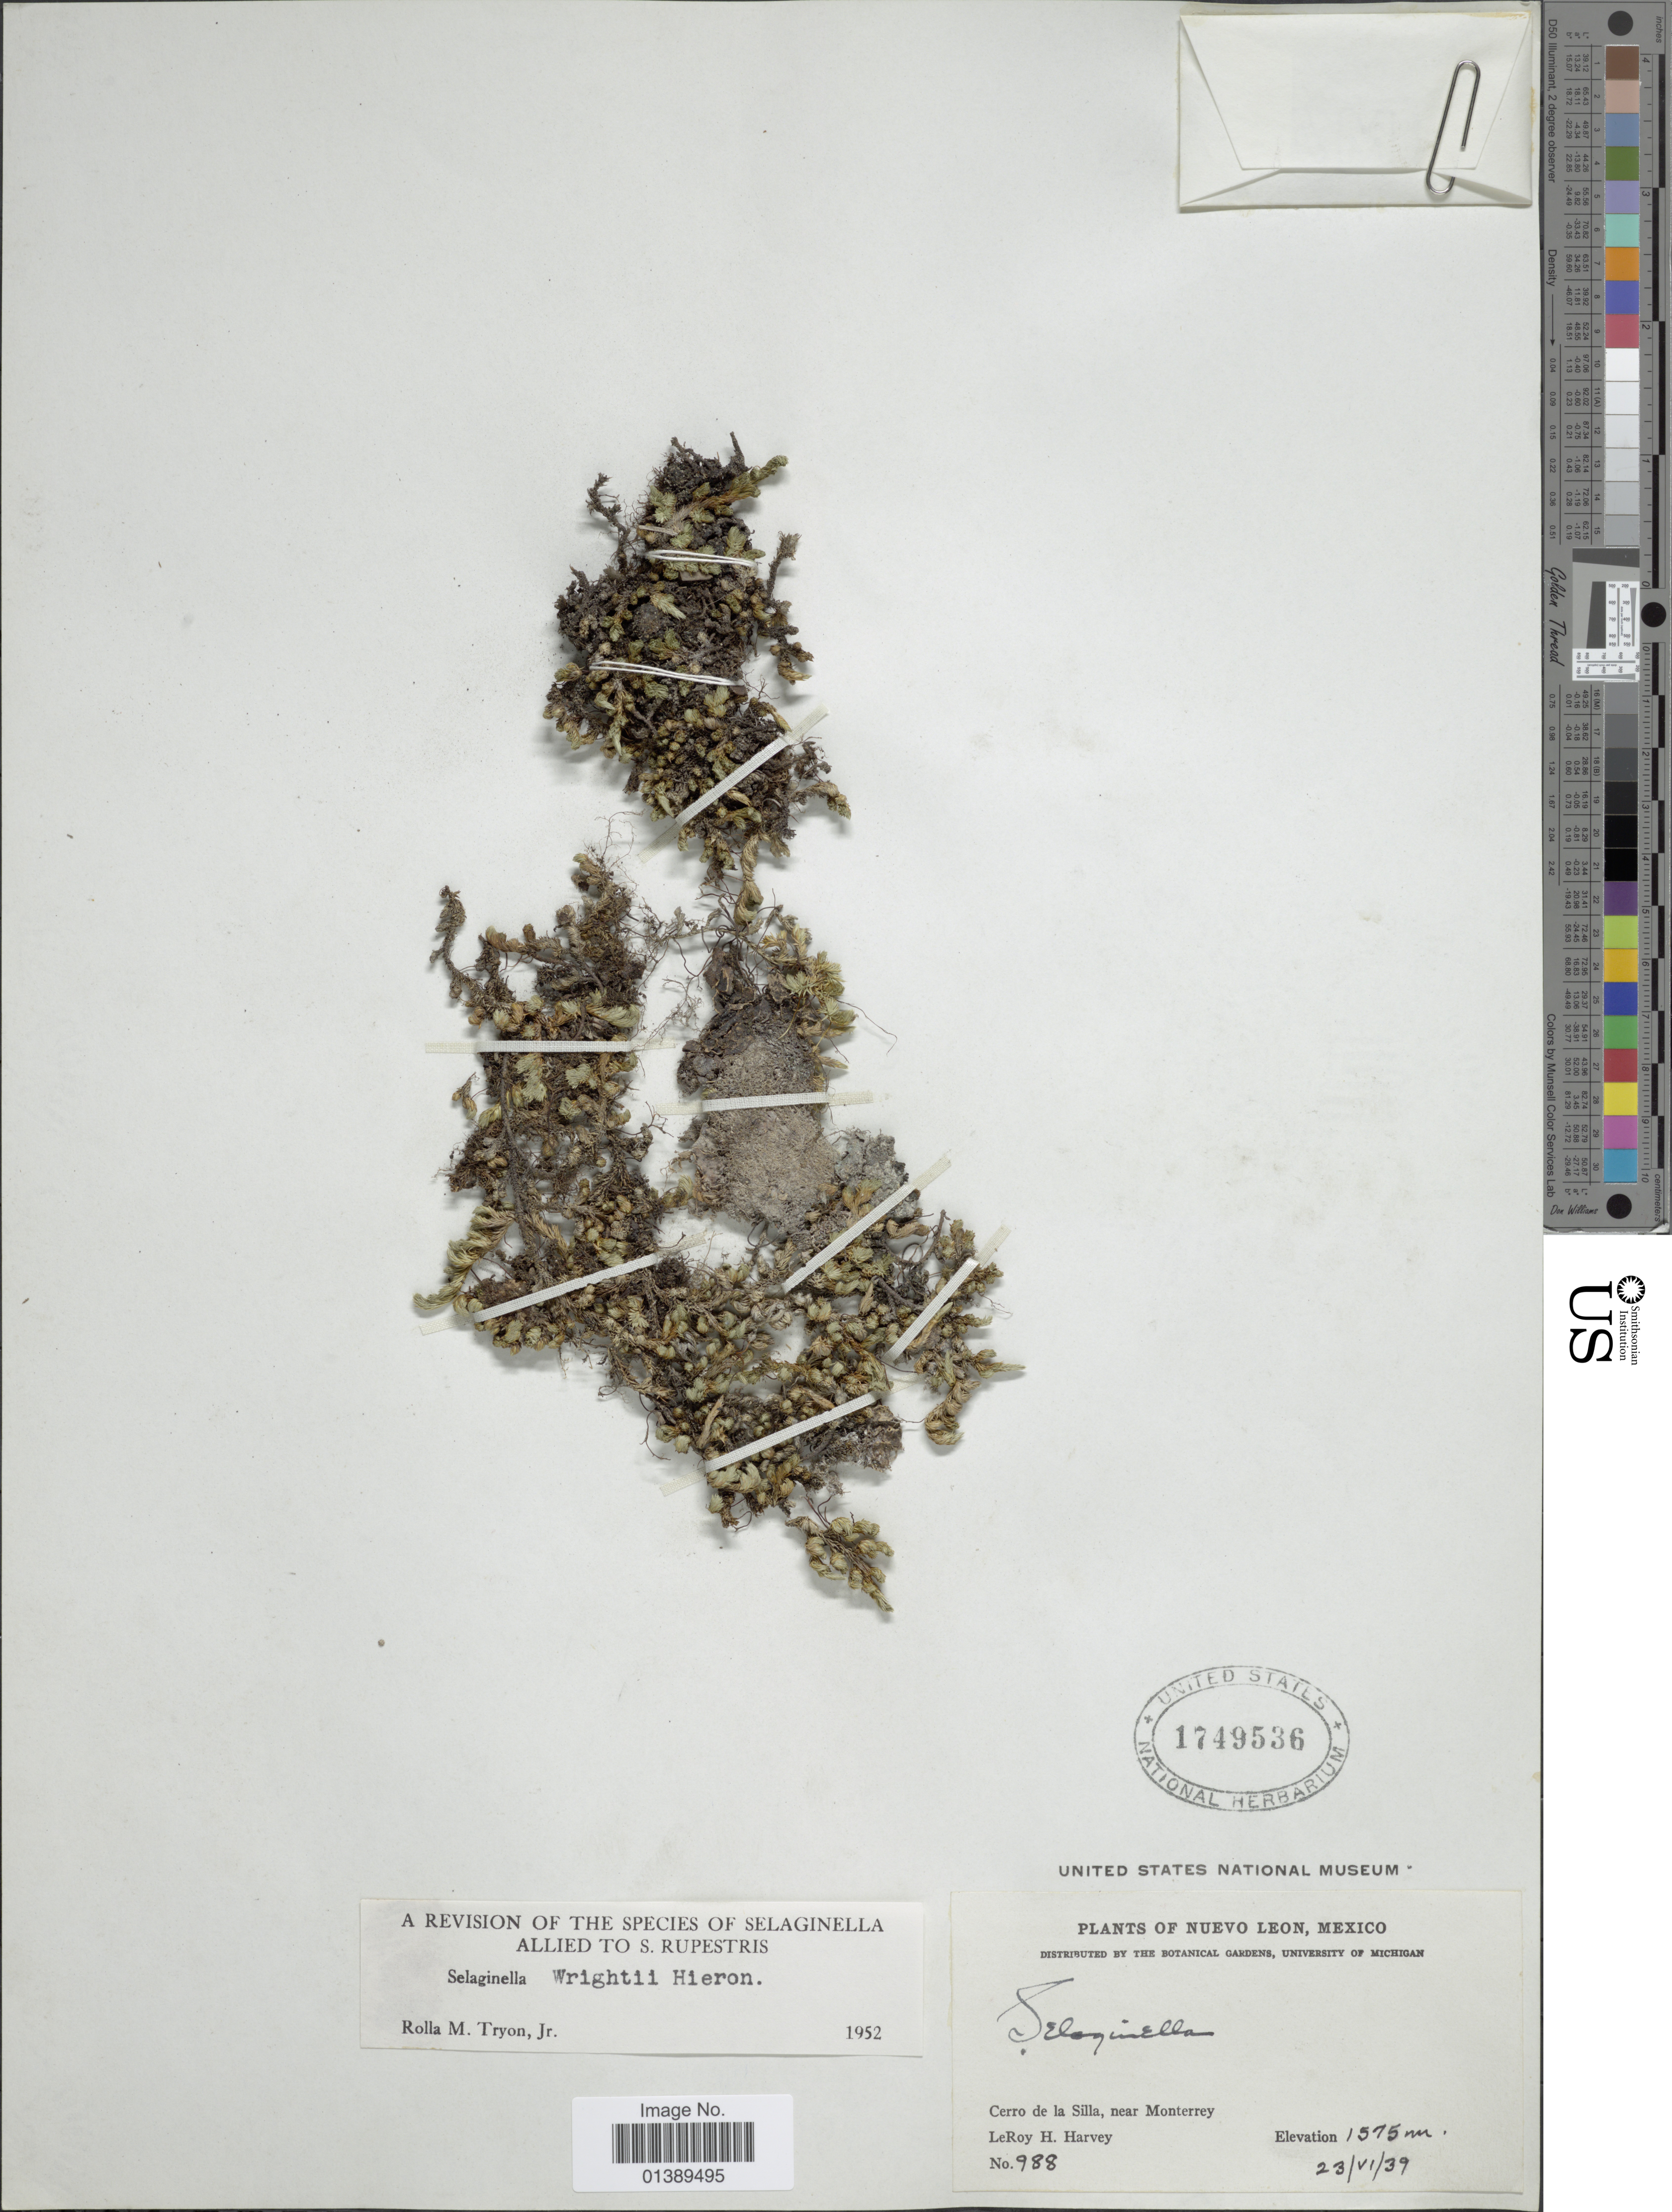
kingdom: Plantae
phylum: Tracheophyta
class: Lycopodiopsida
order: Selaginellales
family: Selaginellaceae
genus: Selaginella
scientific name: Selaginella wrightii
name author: Hieron.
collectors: L. H. Harvey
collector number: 988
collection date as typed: Transcribed d/m/y: 23/6/39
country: Mexico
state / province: Nuevo León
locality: Cerro de la Silla, near Monterrey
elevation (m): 1575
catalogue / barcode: US 1749536